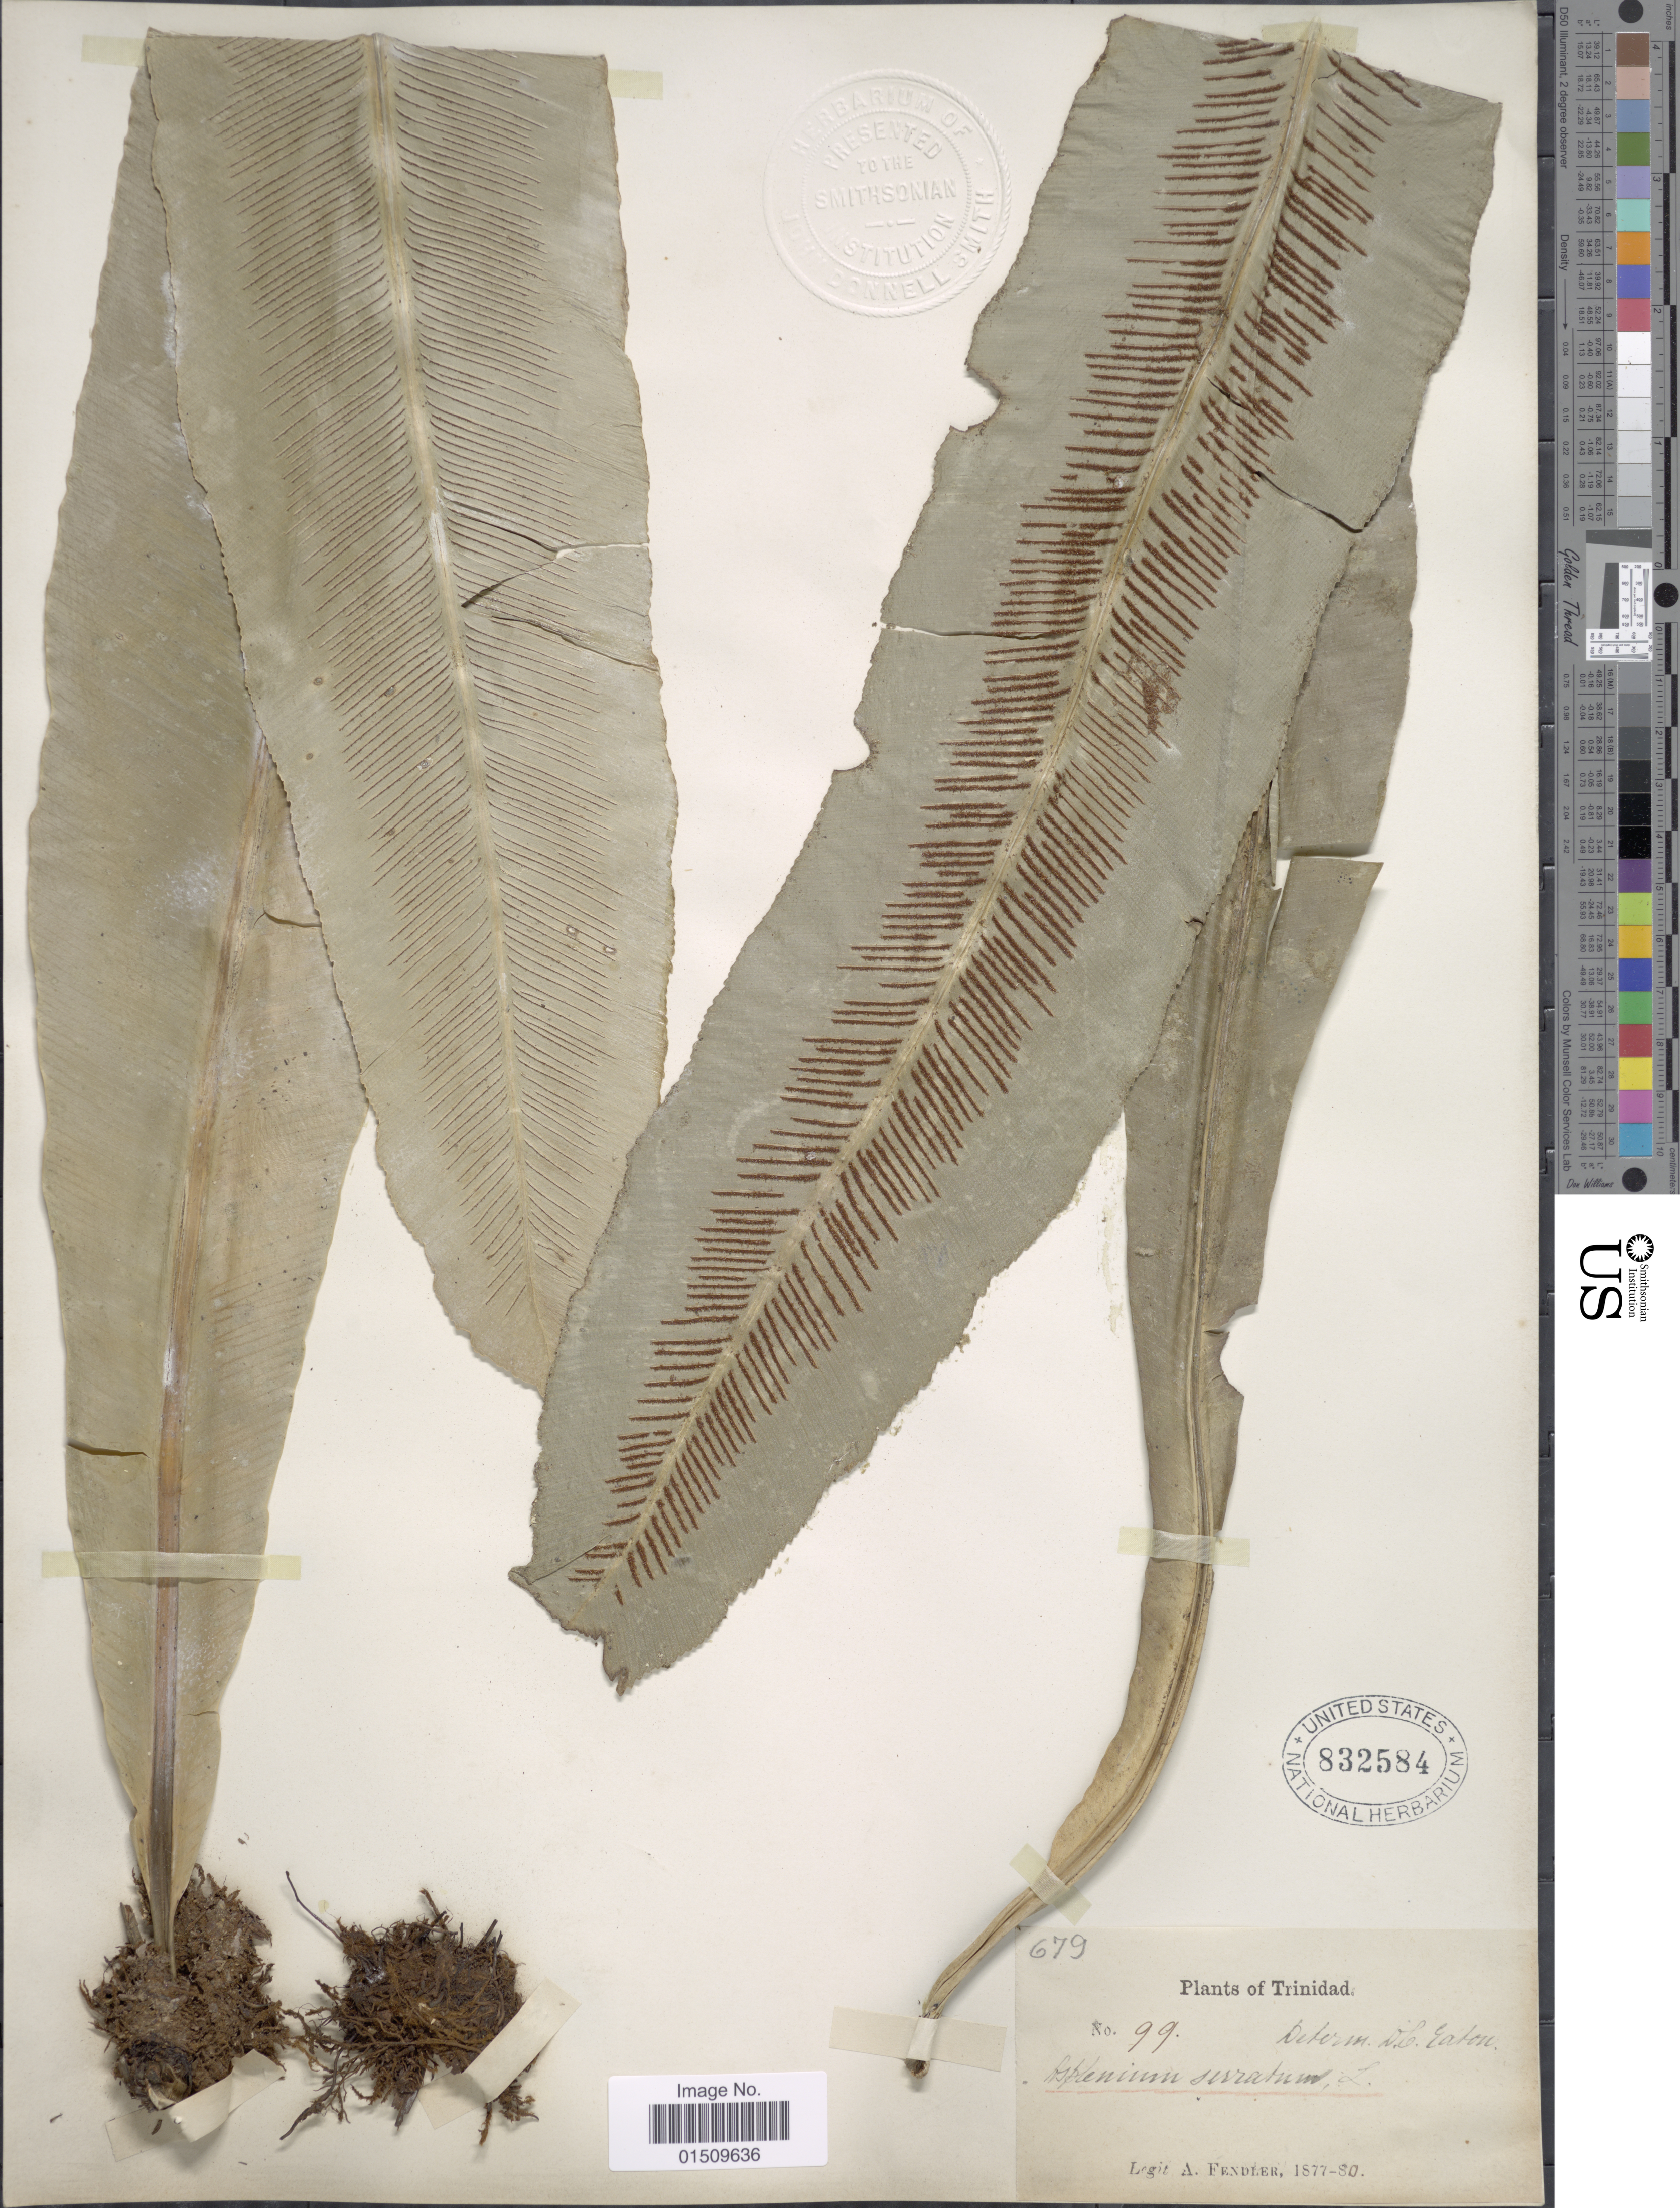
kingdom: Plantae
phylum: Tracheophyta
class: Polypodiopsida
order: Polypodiales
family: Aspleniaceae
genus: Asplenium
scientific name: Asplenium serratum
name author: L.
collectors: A. Fendler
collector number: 99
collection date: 1877/1880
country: Trinidad and Tobago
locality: Trinidad.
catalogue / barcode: US 832584